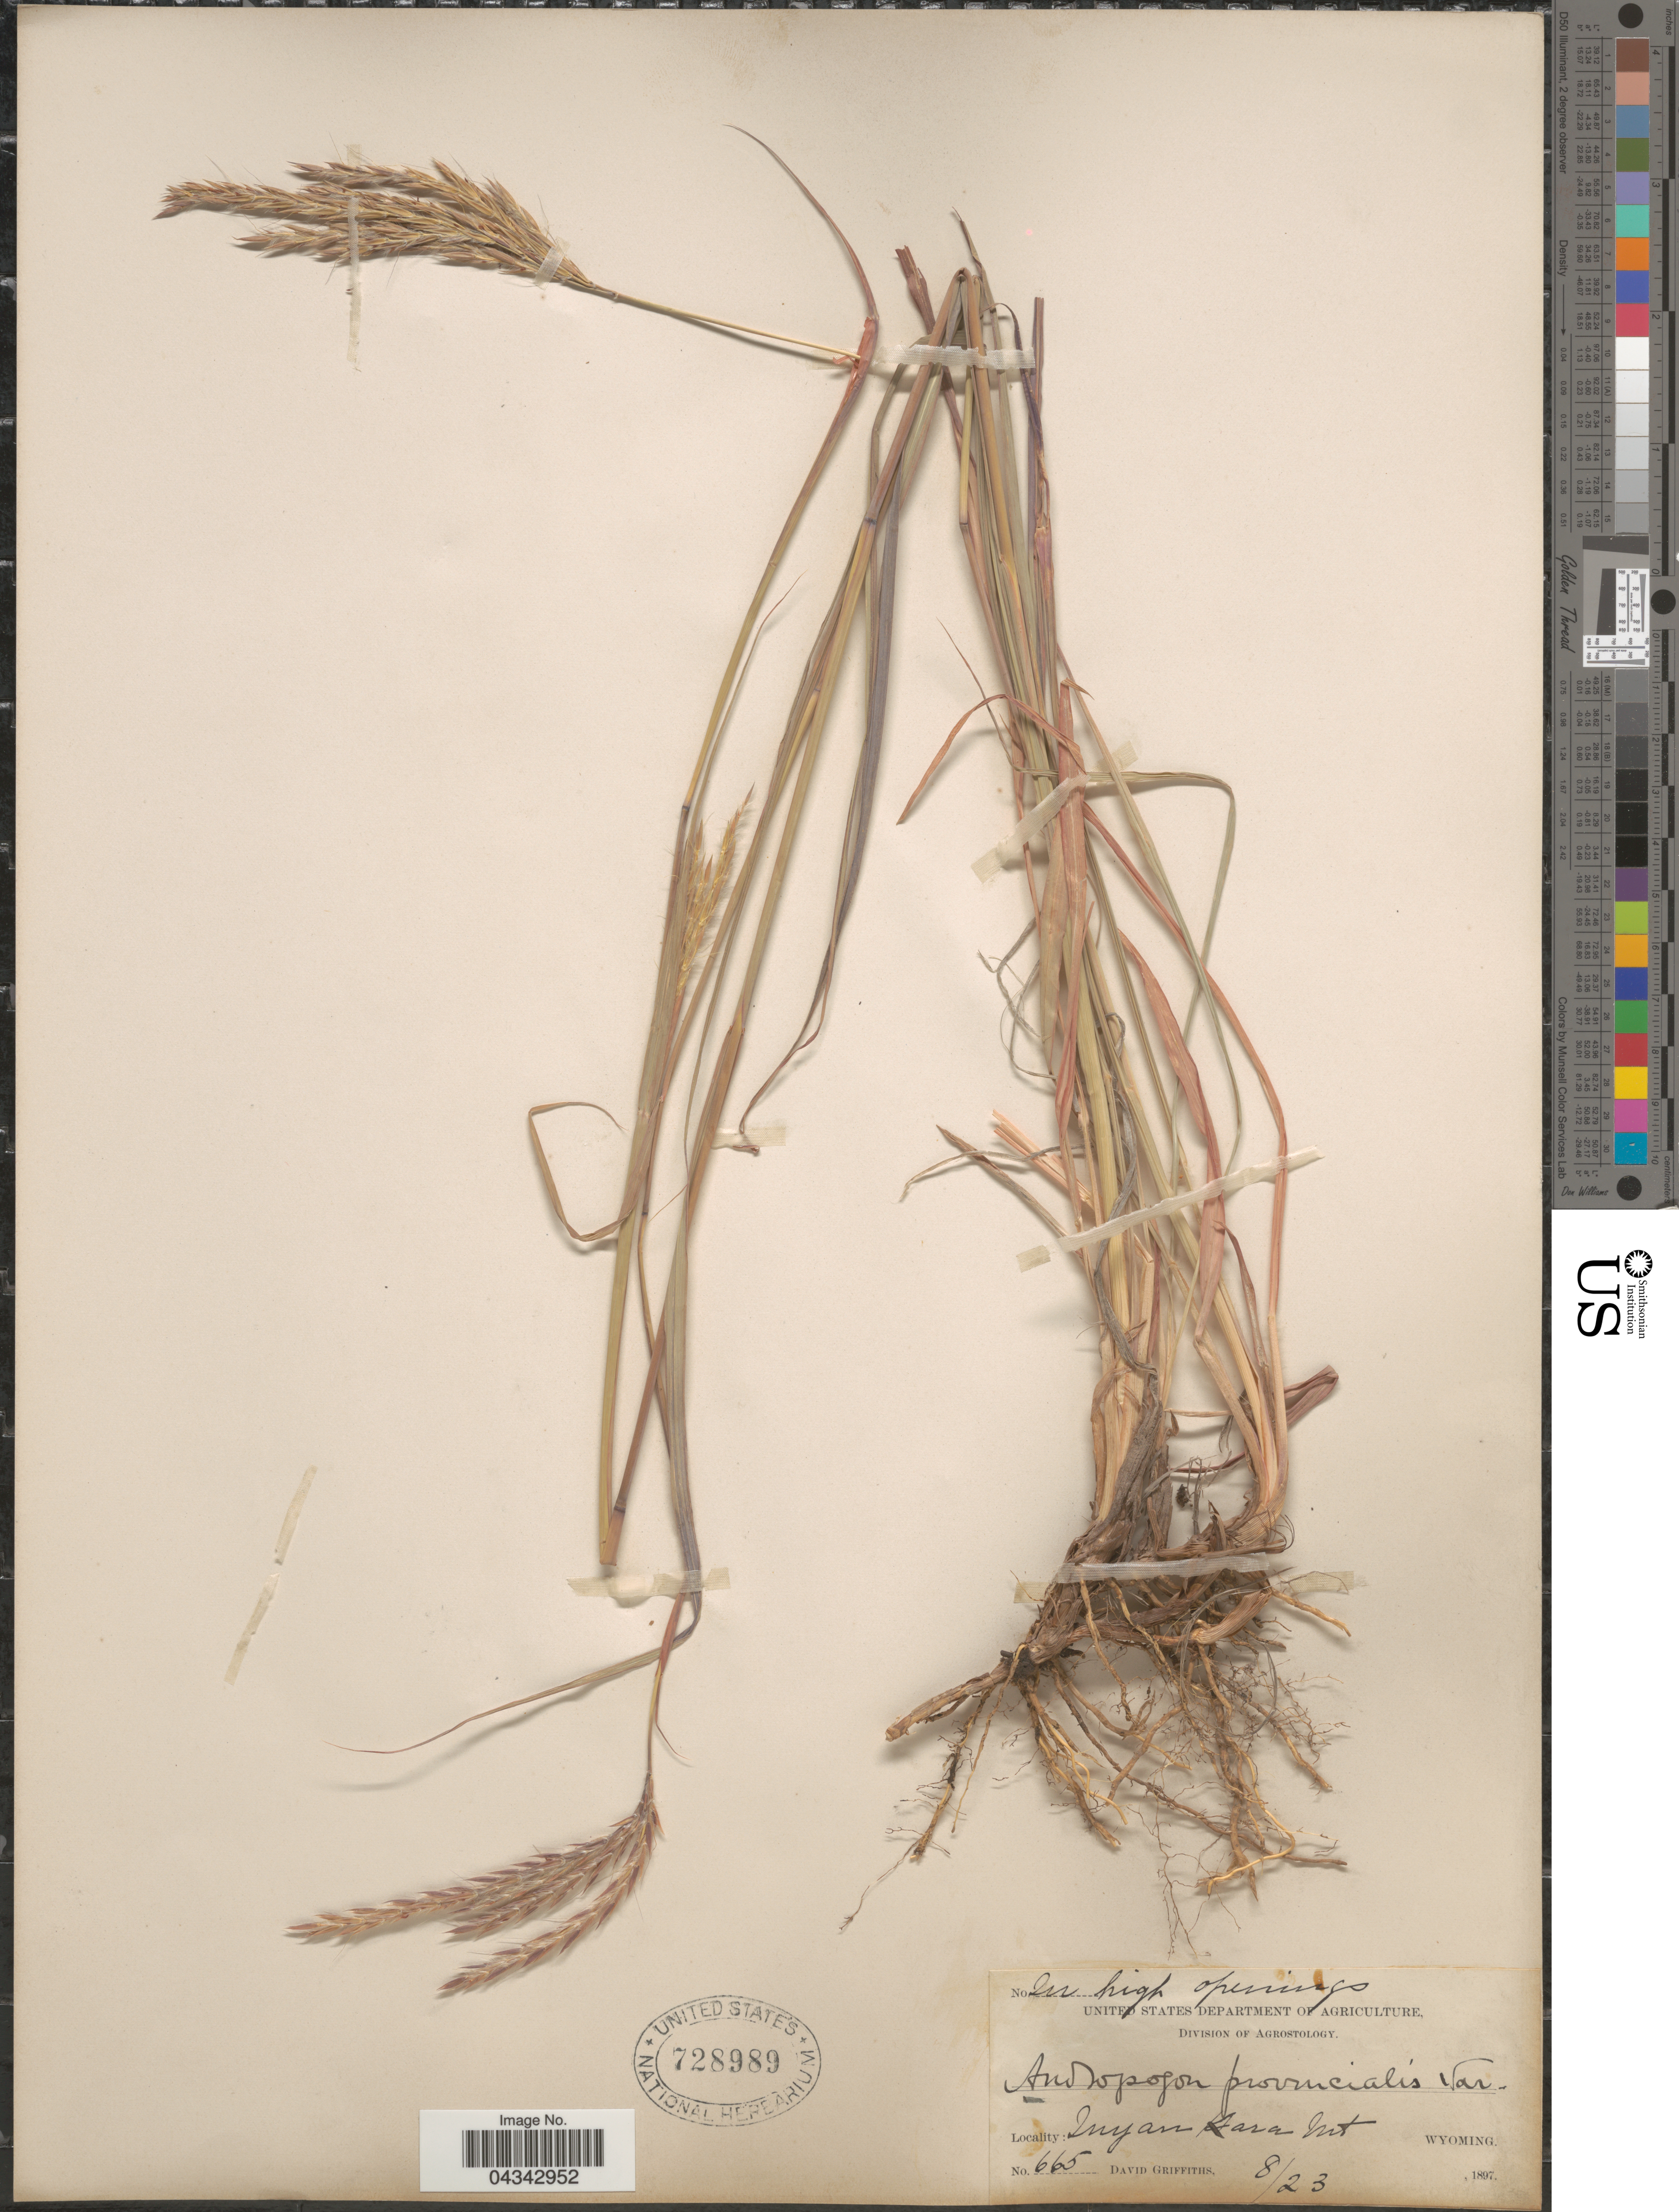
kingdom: Plantae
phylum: Tracheophyta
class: Liliopsida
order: Poales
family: Poaceae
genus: Andropogon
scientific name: Andropogon gerardii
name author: Vitman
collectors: D. Griffiths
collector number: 665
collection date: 1897-08-23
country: United States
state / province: Wyoming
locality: Inyan Kara Mt.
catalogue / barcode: US 728989